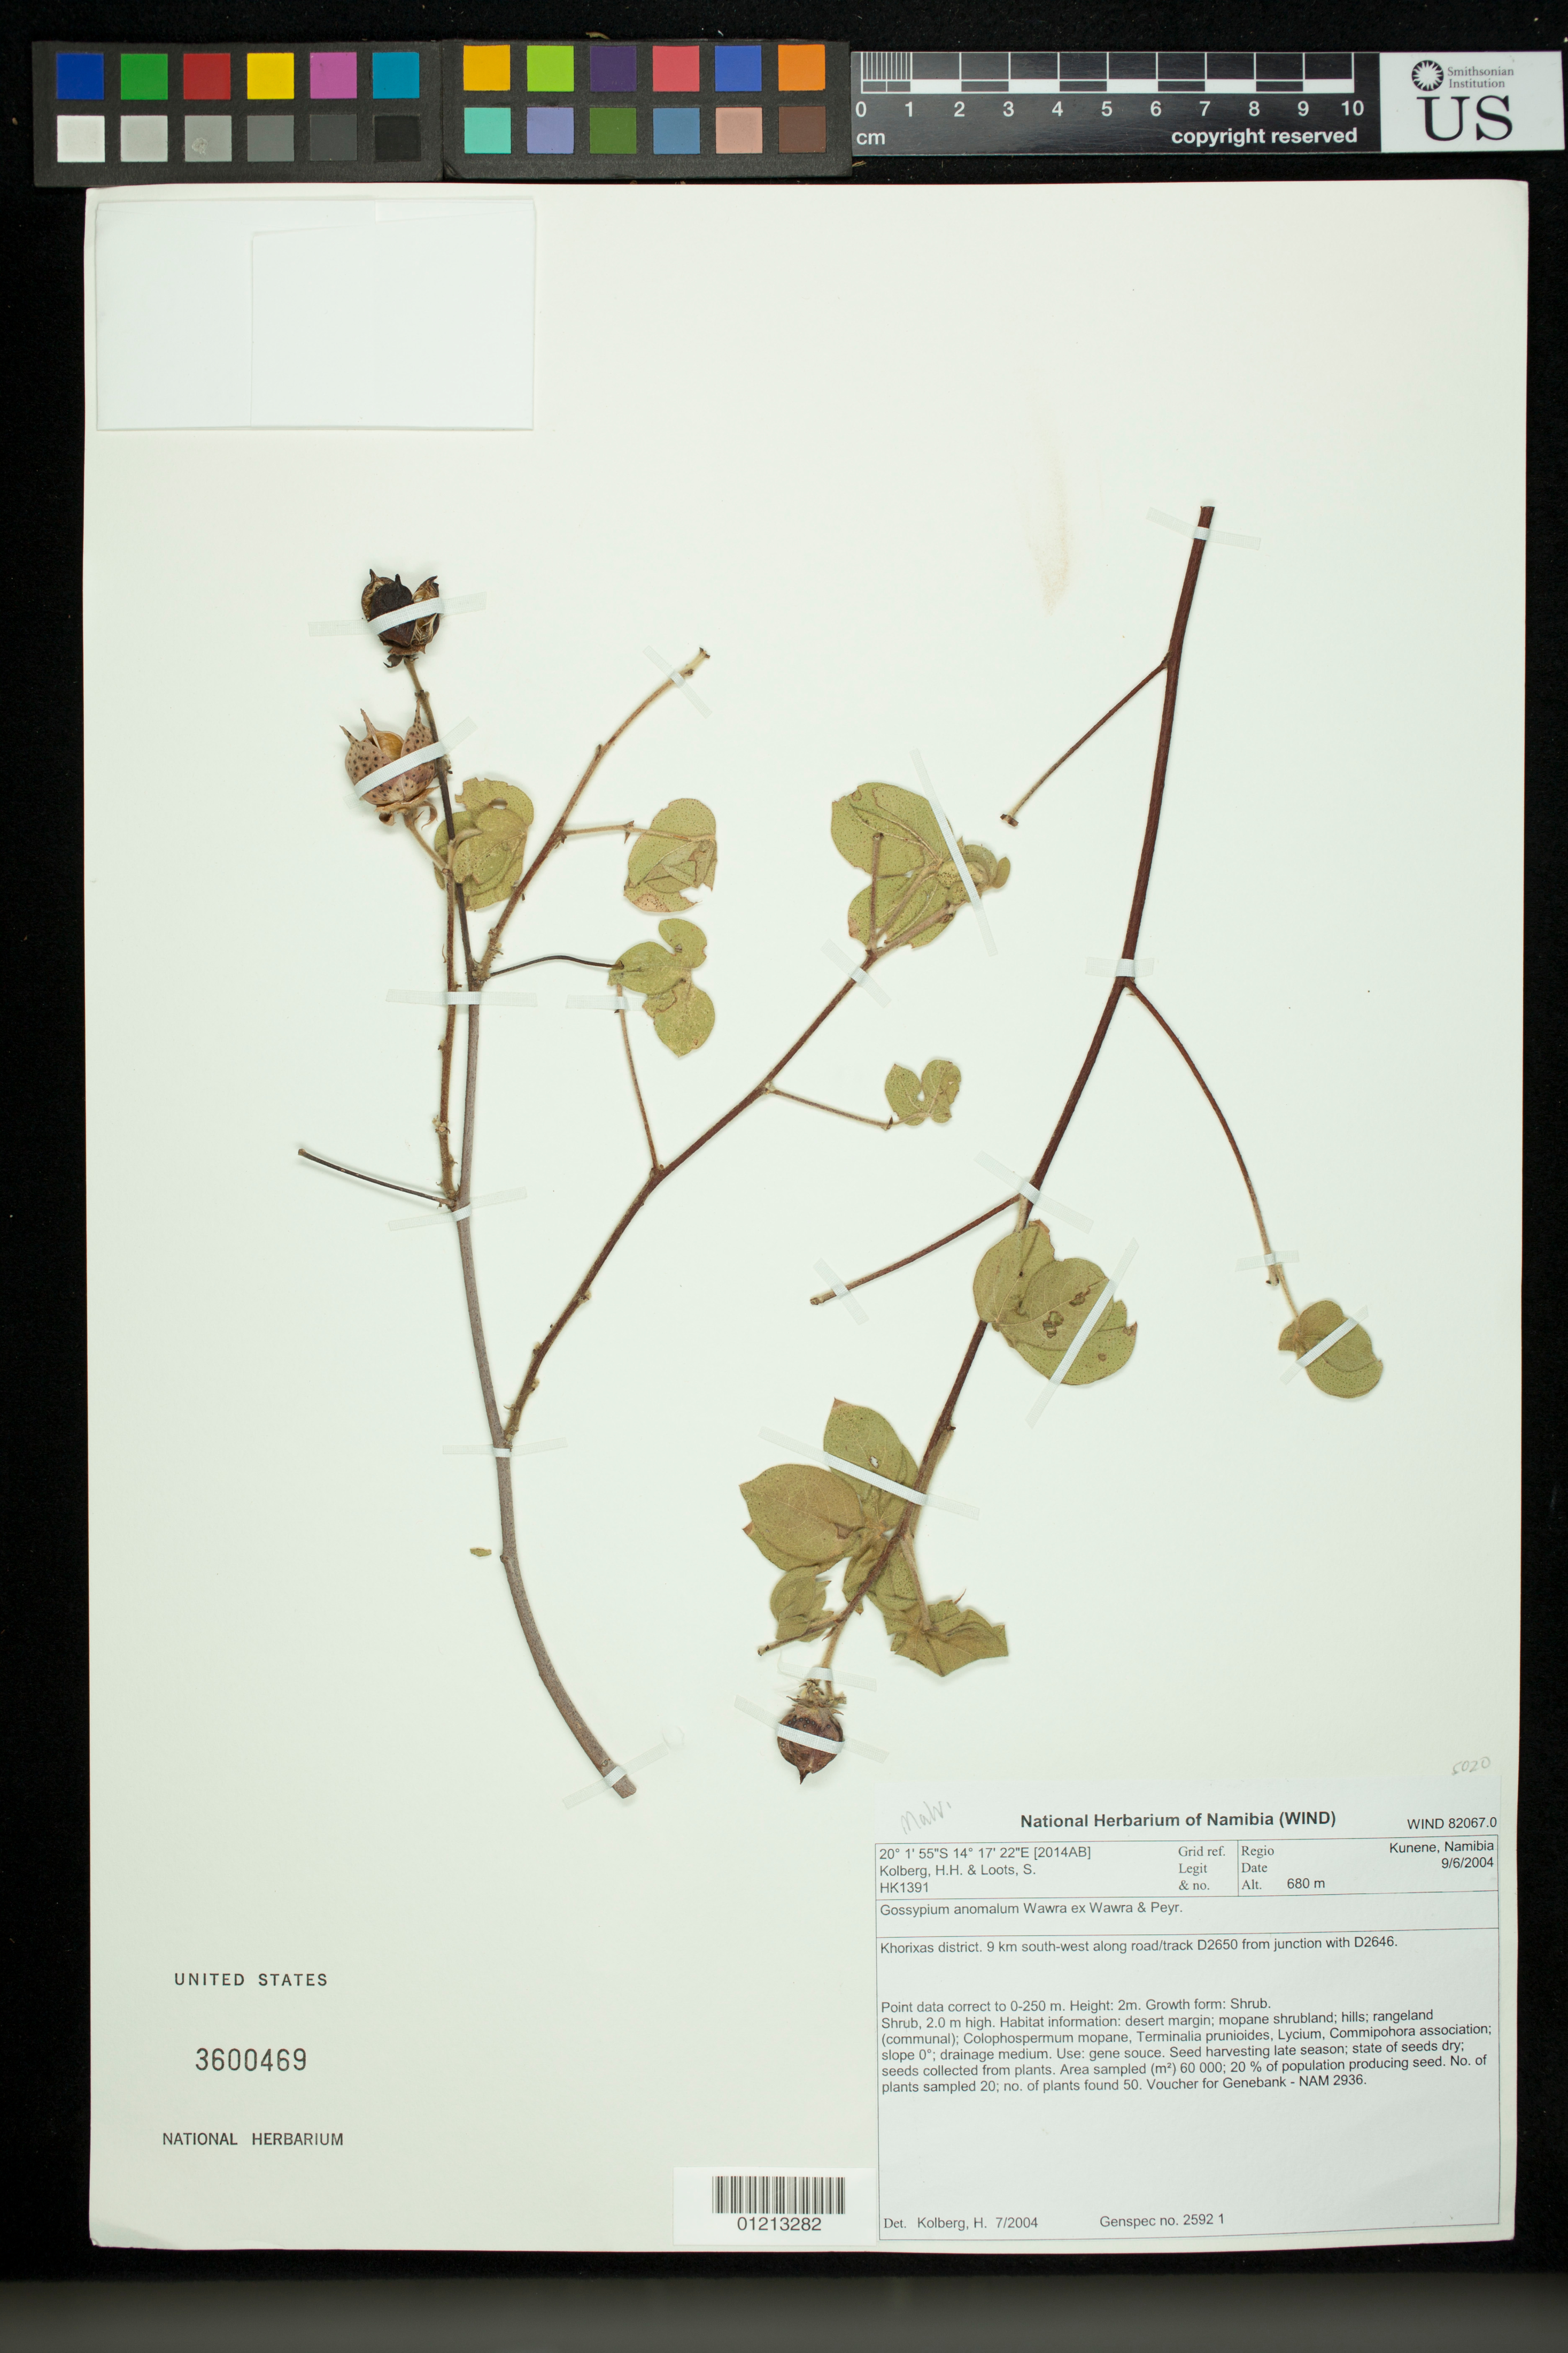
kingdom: Plantae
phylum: Tracheophyta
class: Magnoliopsida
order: Malvales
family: Malvaceae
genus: Gossypium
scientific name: Gossypium anomalum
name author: Wawra & Peyr.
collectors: H. H. Kolberg & S. Loots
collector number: HK1391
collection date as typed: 06 Sep 2004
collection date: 2004-09-06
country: Namibia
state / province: Kunene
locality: Khorixas district. 9 km south-west along road/track D2650 from junction with D2646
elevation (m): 680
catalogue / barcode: US 3600469